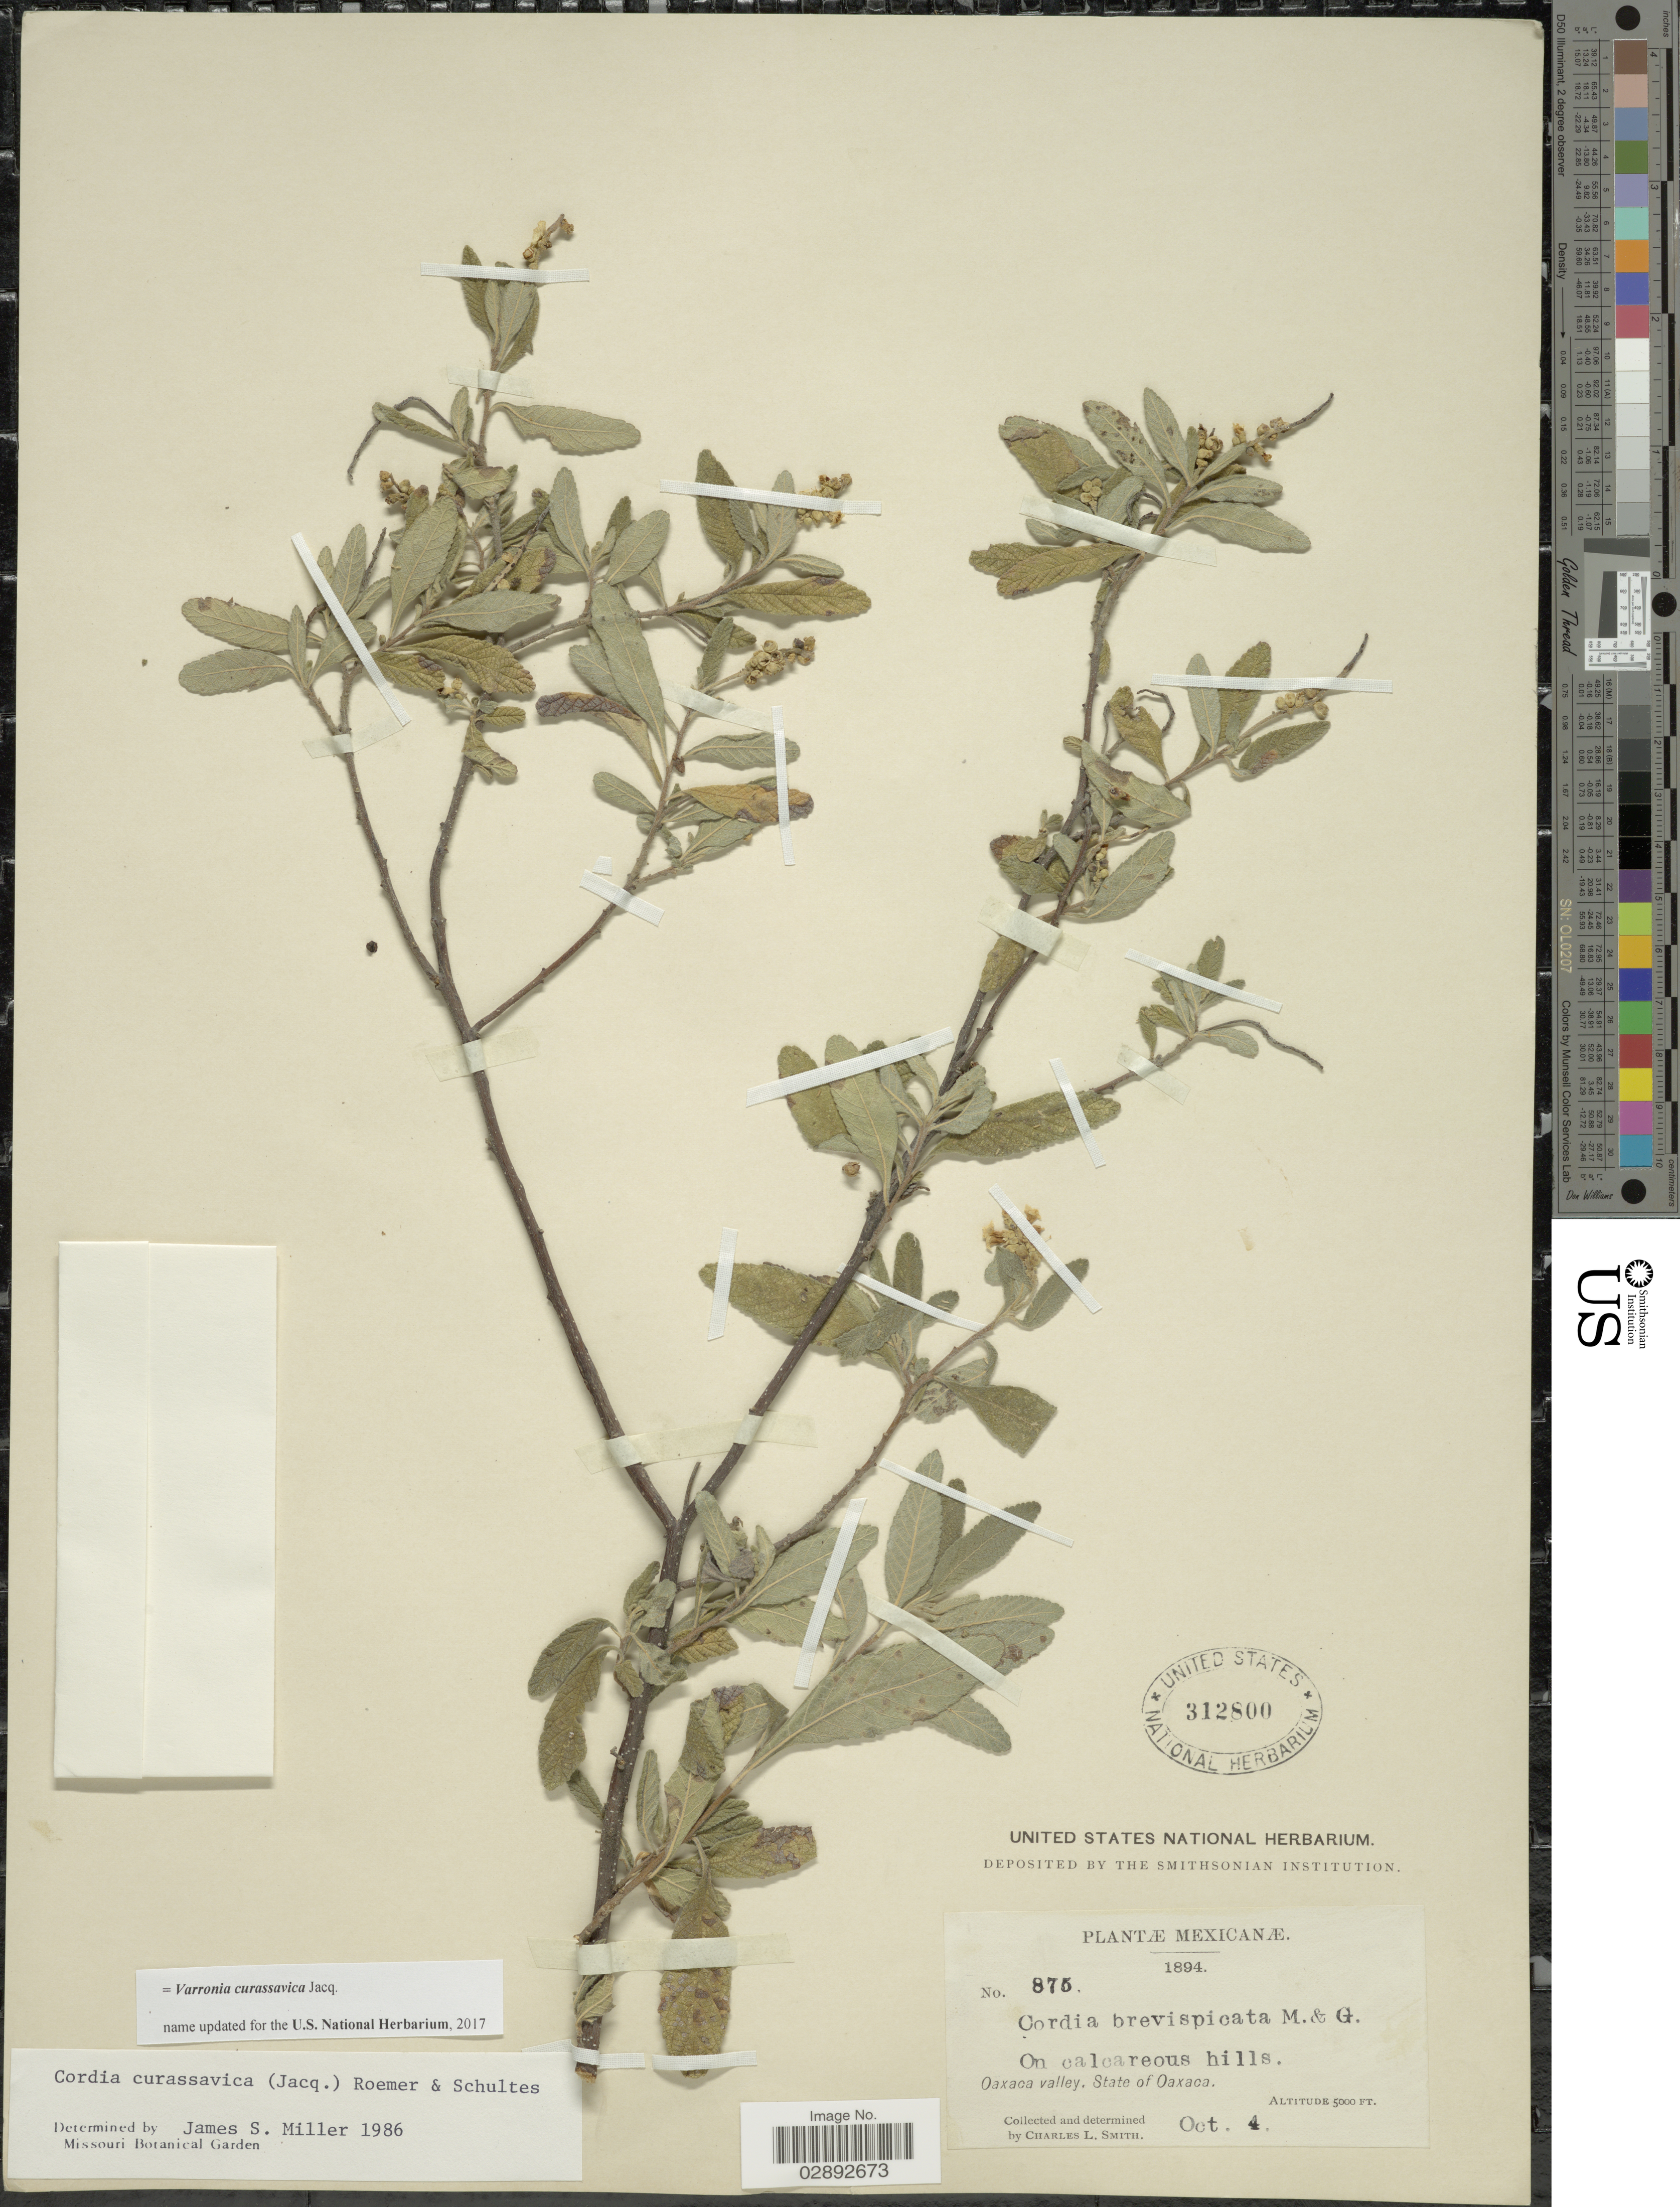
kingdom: Plantae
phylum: Tracheophyta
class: Magnoliopsida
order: Boraginales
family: Cordiaceae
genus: Varronia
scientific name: Varronia curassavica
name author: Jacq.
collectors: C. L. Smith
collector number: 875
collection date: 1894-10-04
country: Mexico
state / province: Oaxaca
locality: Oaxaca valley.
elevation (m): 1524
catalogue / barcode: US 312800